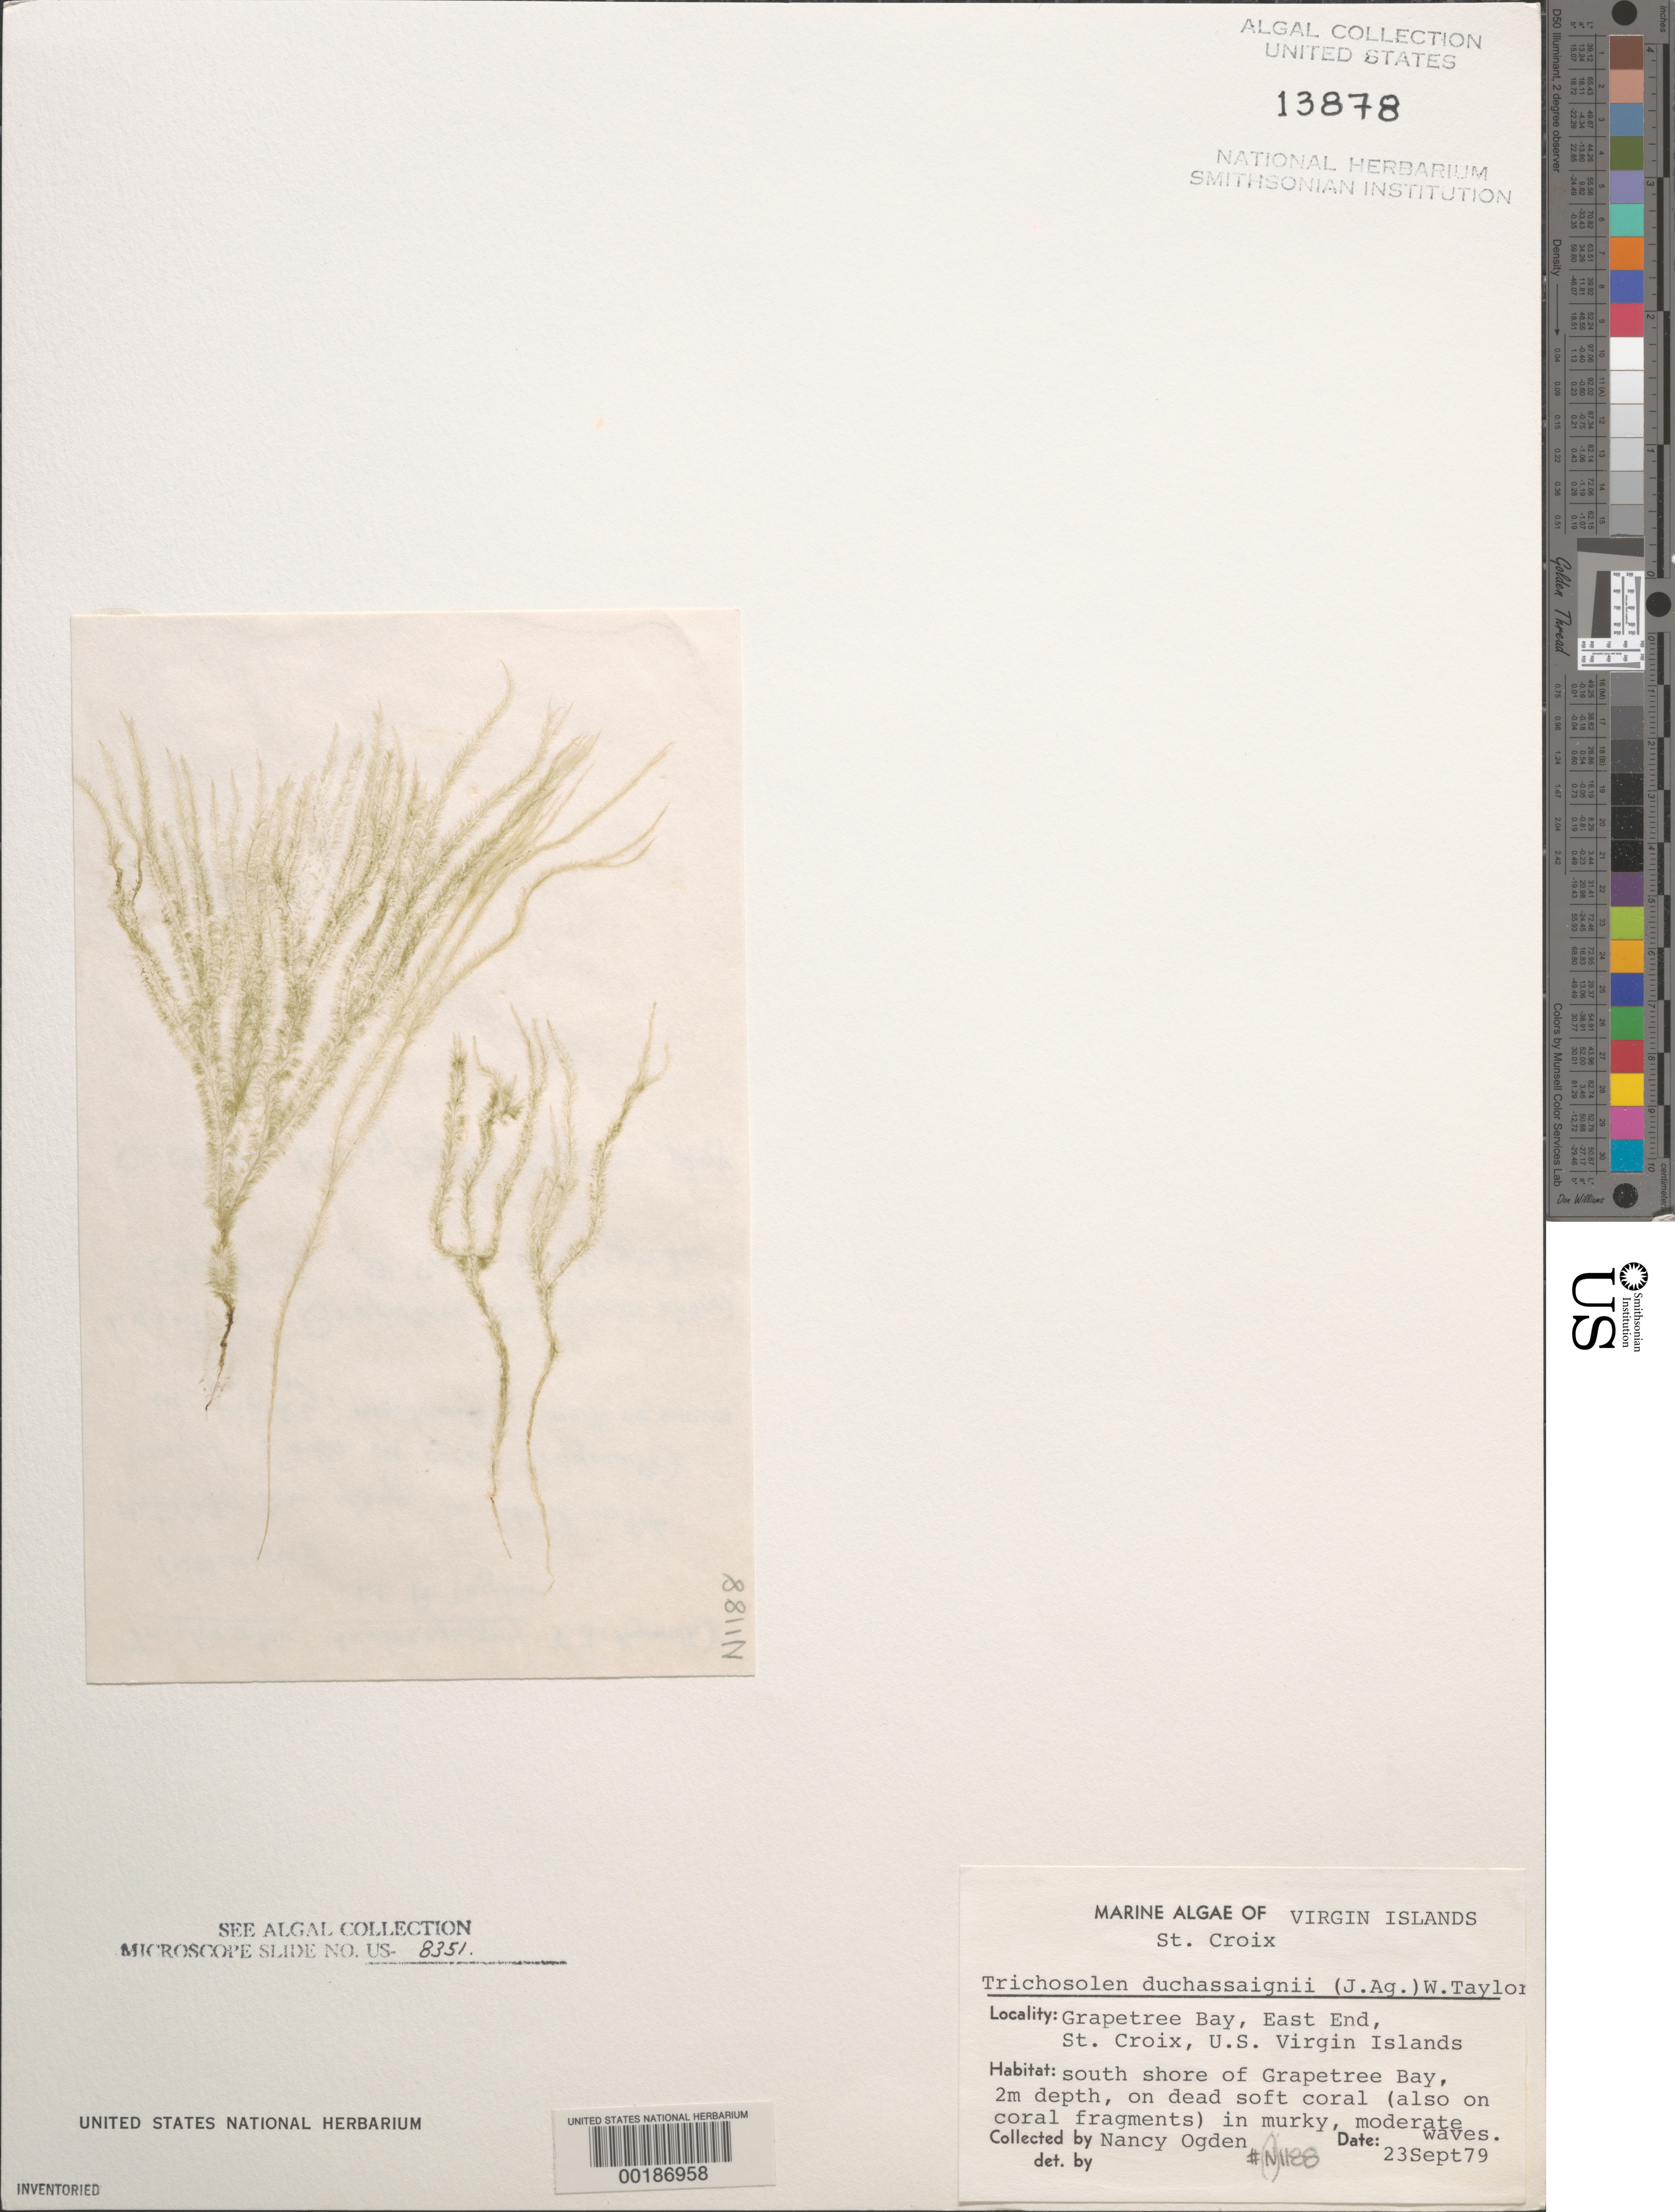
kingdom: Plantae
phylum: Chlorophyta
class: Ulvophyceae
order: Bryopsidales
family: Bryopsidaceae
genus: Trichosolen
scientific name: Trichosolen duchassaingii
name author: (J. Agardh) W.R. Taylor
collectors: N. Ogden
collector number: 1188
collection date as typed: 23 Sep 1979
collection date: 1979-09-23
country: U.S. Virgin Islands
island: St. Croix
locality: Grapetree Bay, east end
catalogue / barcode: US 13878